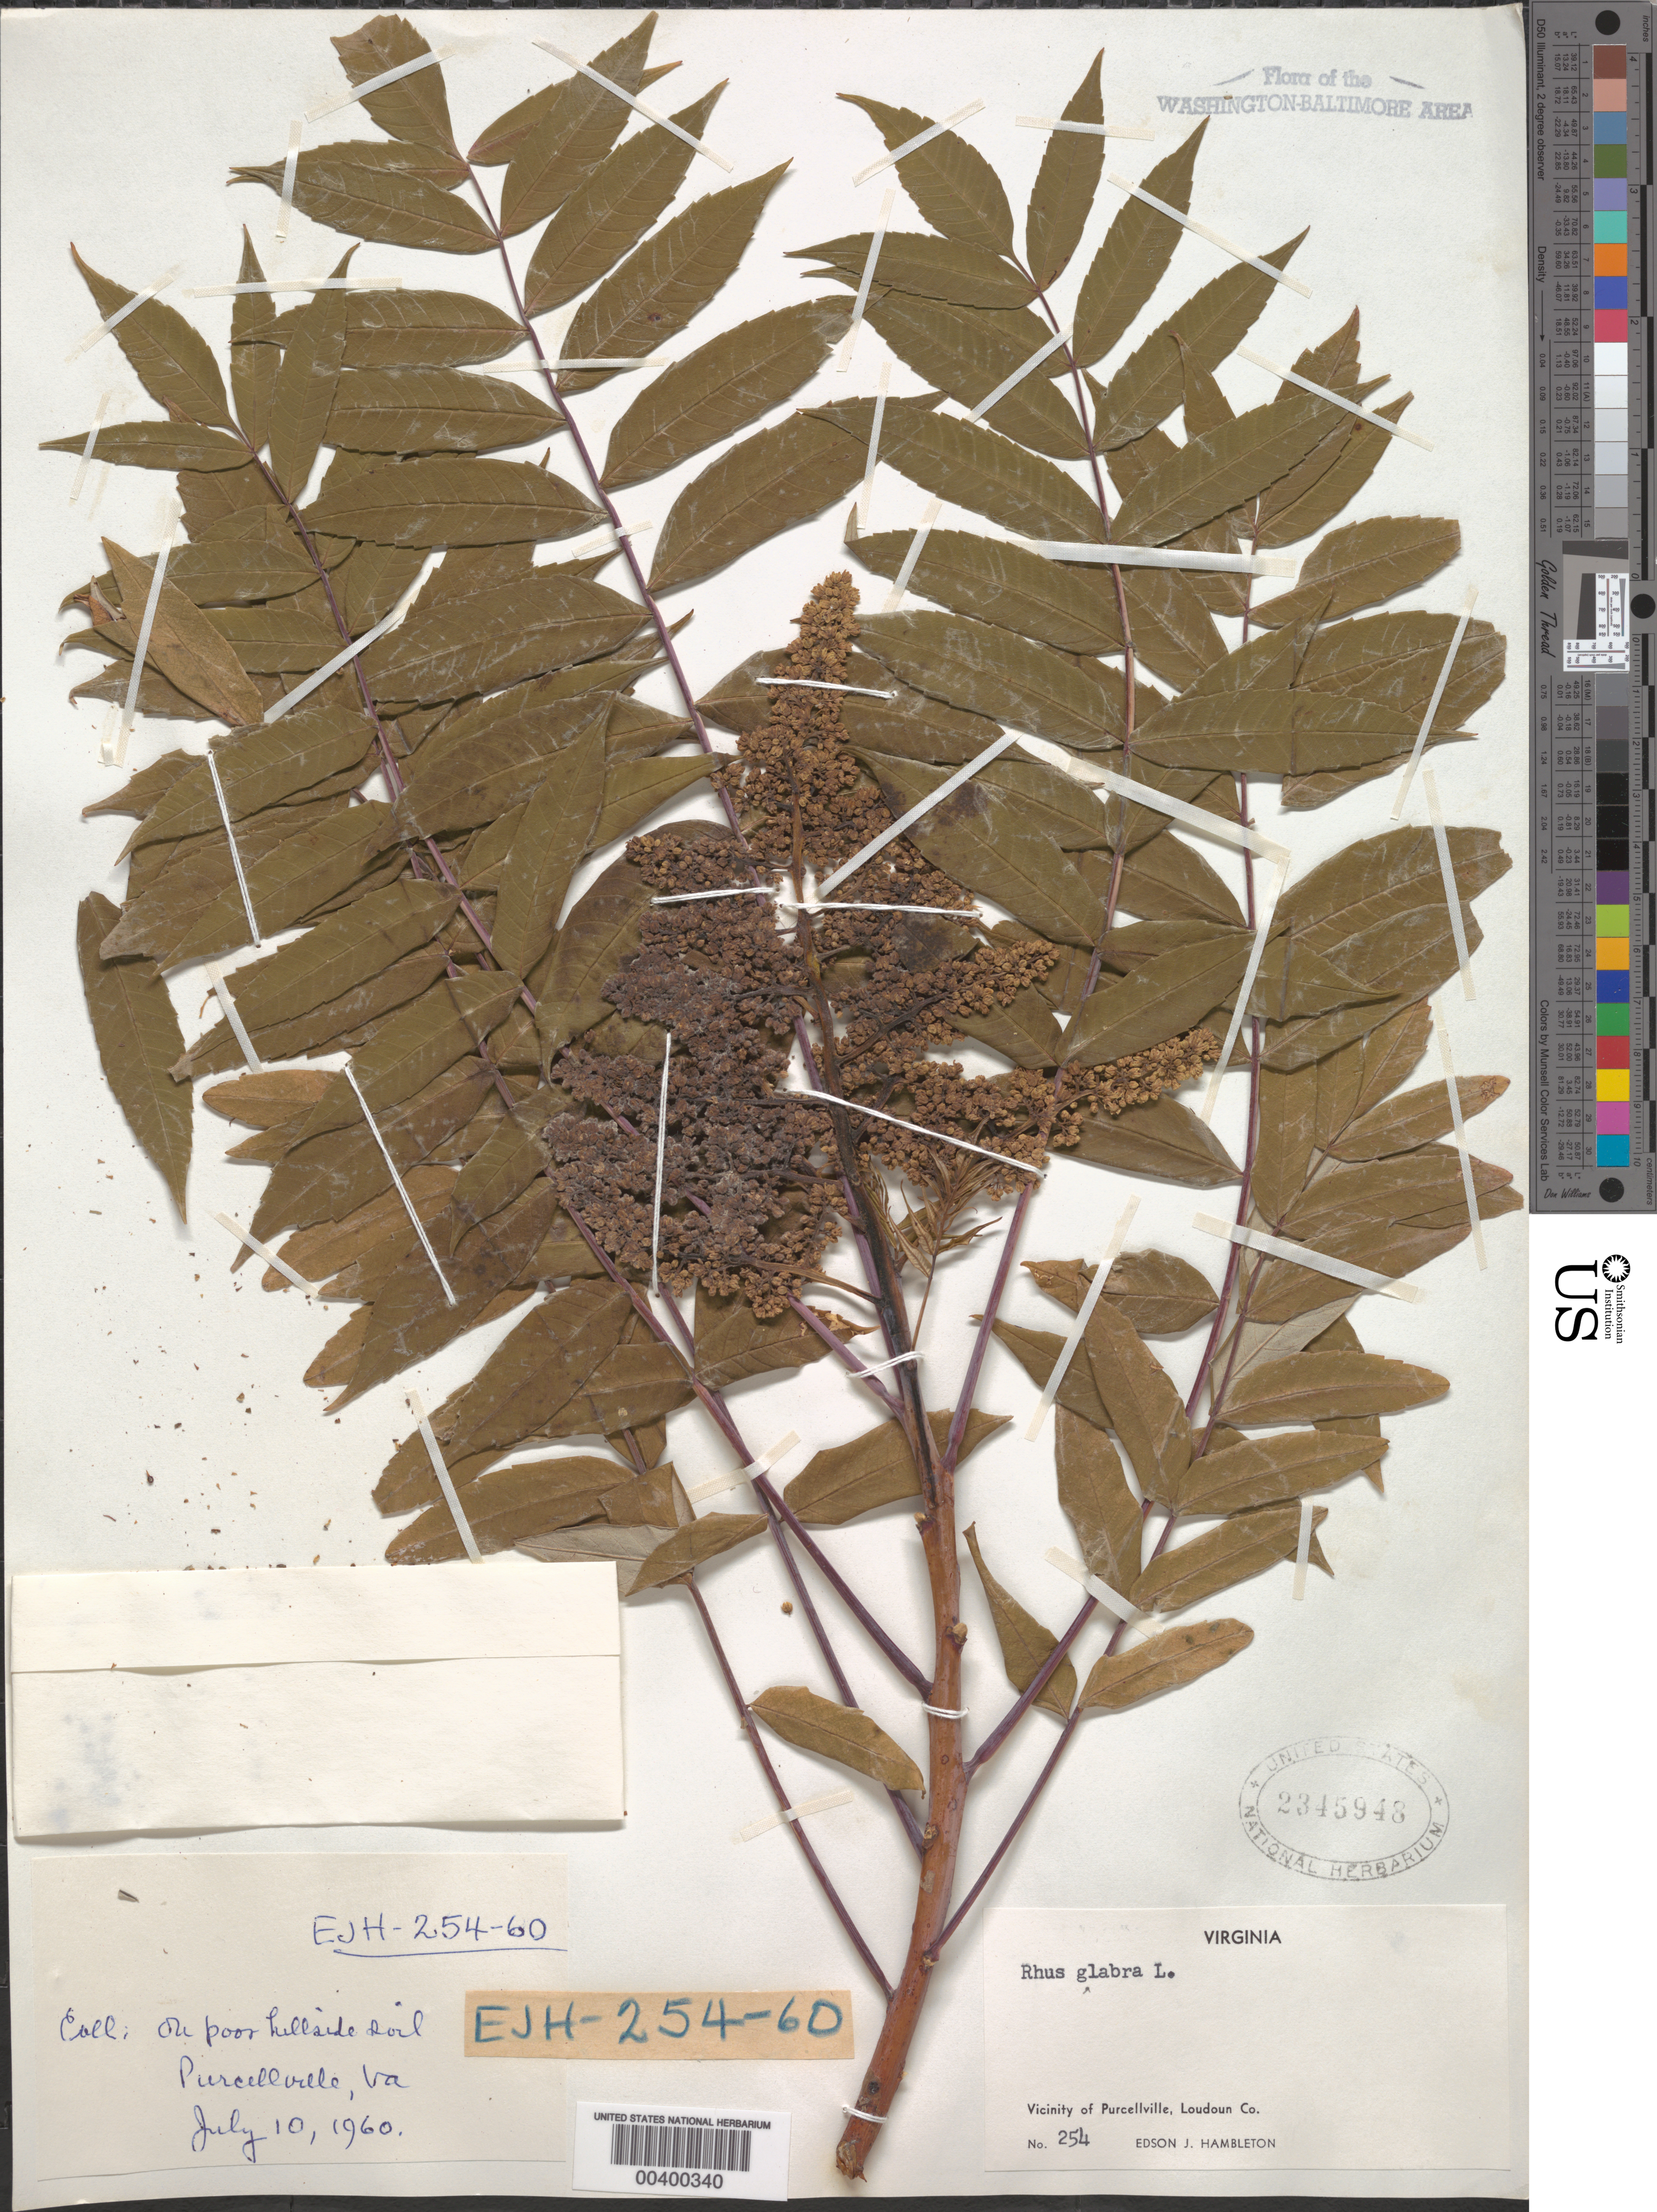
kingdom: Plantae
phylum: Tracheophyta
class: Magnoliopsida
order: Sapindales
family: Anacardiaceae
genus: Rhus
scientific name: Rhus glabra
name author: L.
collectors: E. Hambleton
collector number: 254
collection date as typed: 10 Jul 1960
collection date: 1960-07-10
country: United States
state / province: Virginia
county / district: Loudoun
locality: Purcellville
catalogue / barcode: US 2345948